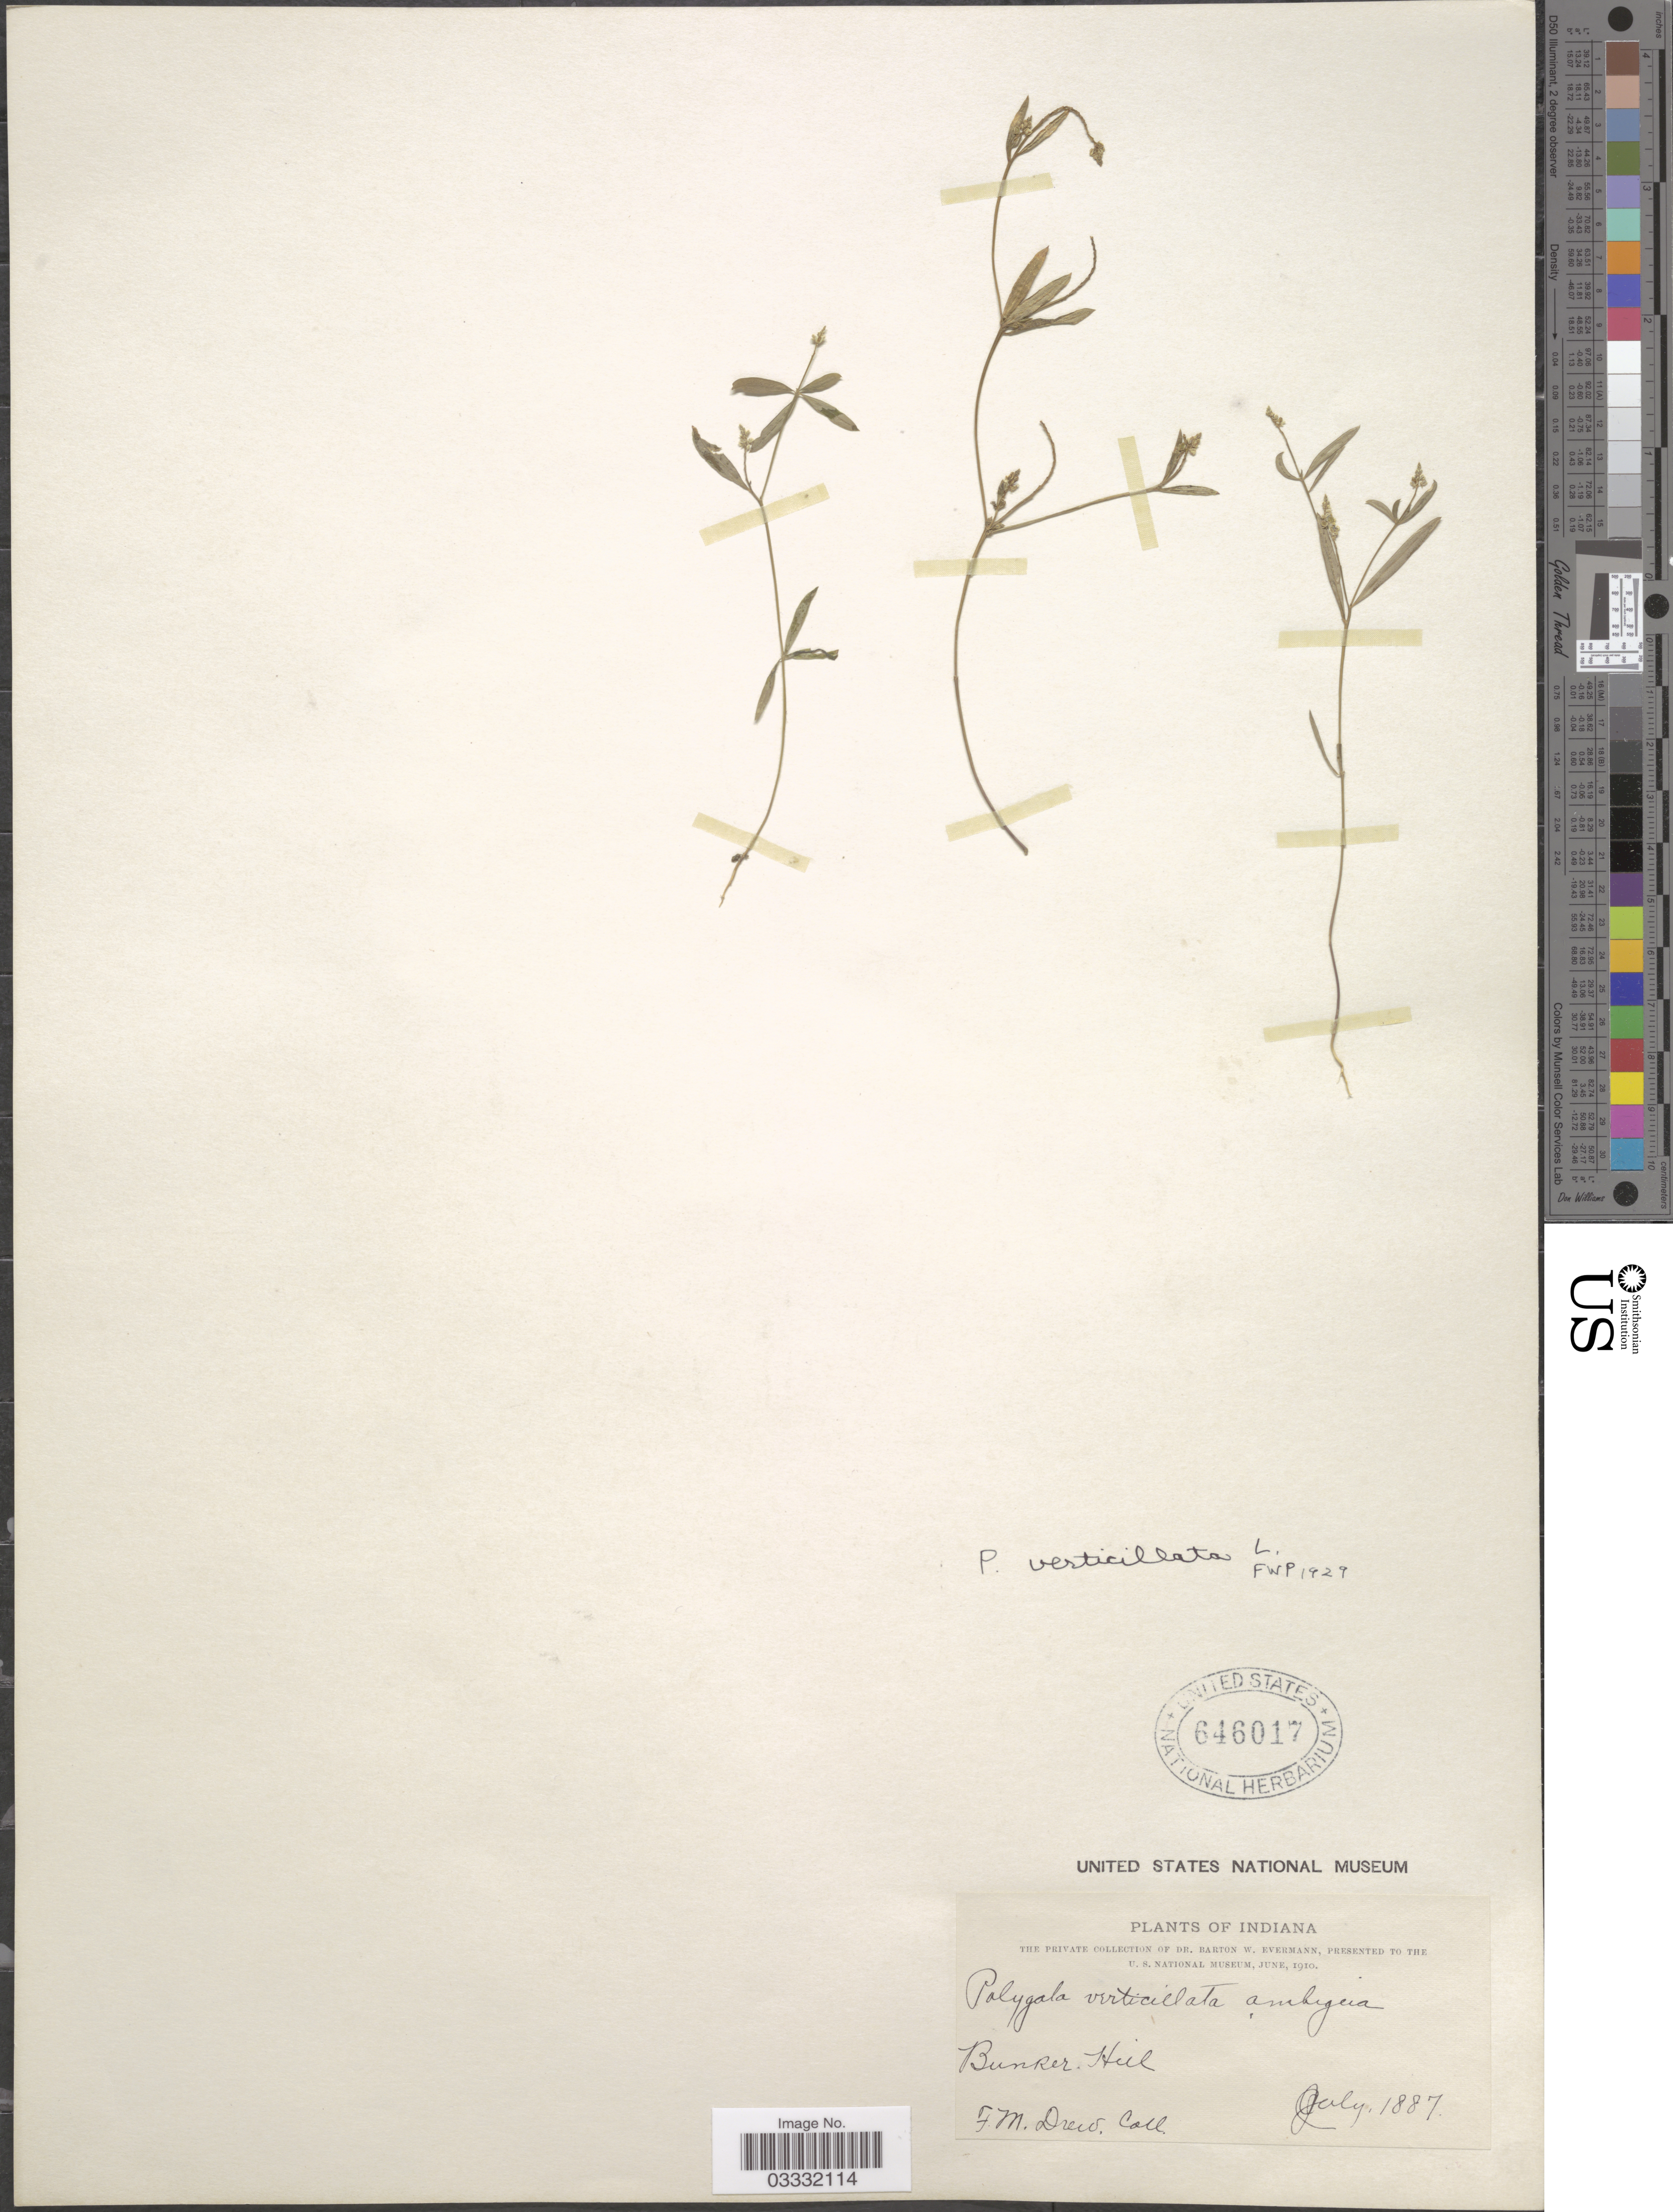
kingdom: Plantae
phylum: Tracheophyta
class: Magnoliopsida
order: Fabales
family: Polygalaceae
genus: Polygala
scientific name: Polygala verticillata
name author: L.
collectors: F. Drew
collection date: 1887-07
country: United States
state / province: Indiana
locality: Bunker Hill.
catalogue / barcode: US 646017